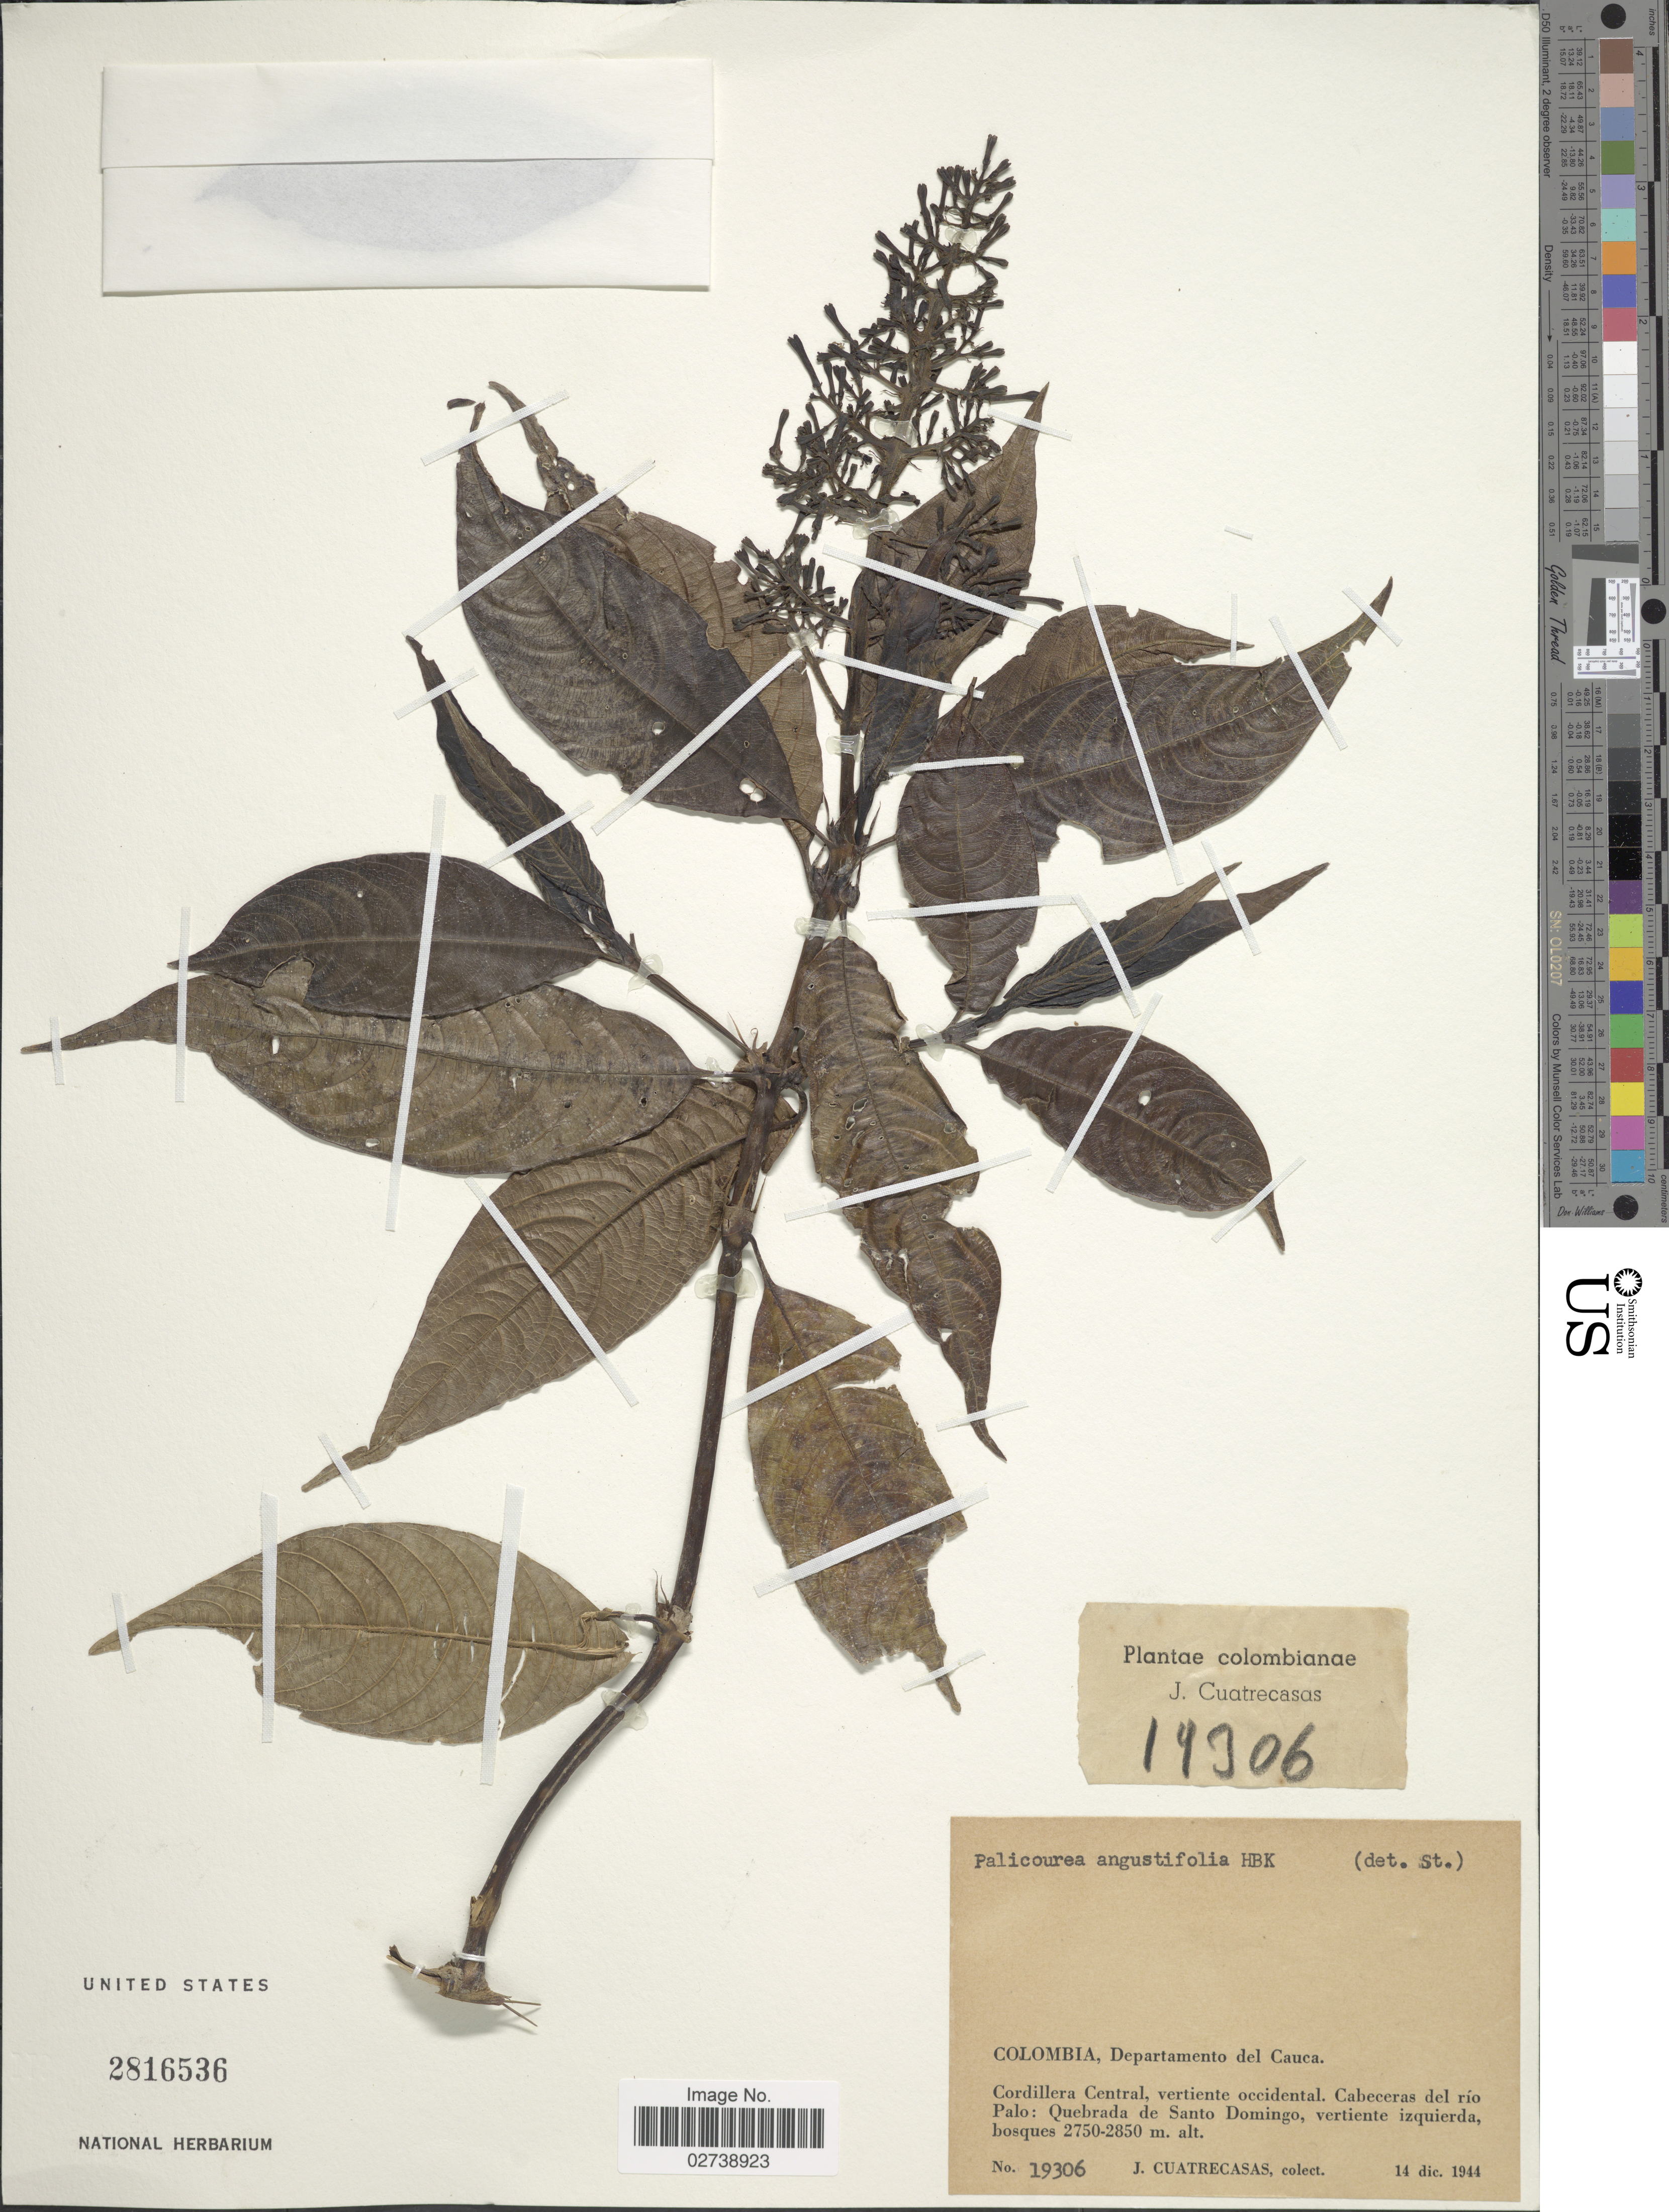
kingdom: Plantae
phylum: Tracheophyta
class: Magnoliopsida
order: Gentianales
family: Rubiaceae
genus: Palicourea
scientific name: Palicourea angustifolia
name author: Kunth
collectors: J. Cuatrecasas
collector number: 19306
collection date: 1944-12-11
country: Colombia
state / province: Cauca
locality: Departamento del Cauca. Cordillera Central, vertiente occidental. Cabeceras del rio Palo: Quebrada de Santo Domingo. Vertiente izquierda bosques.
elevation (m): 2750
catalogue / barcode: US 2816536